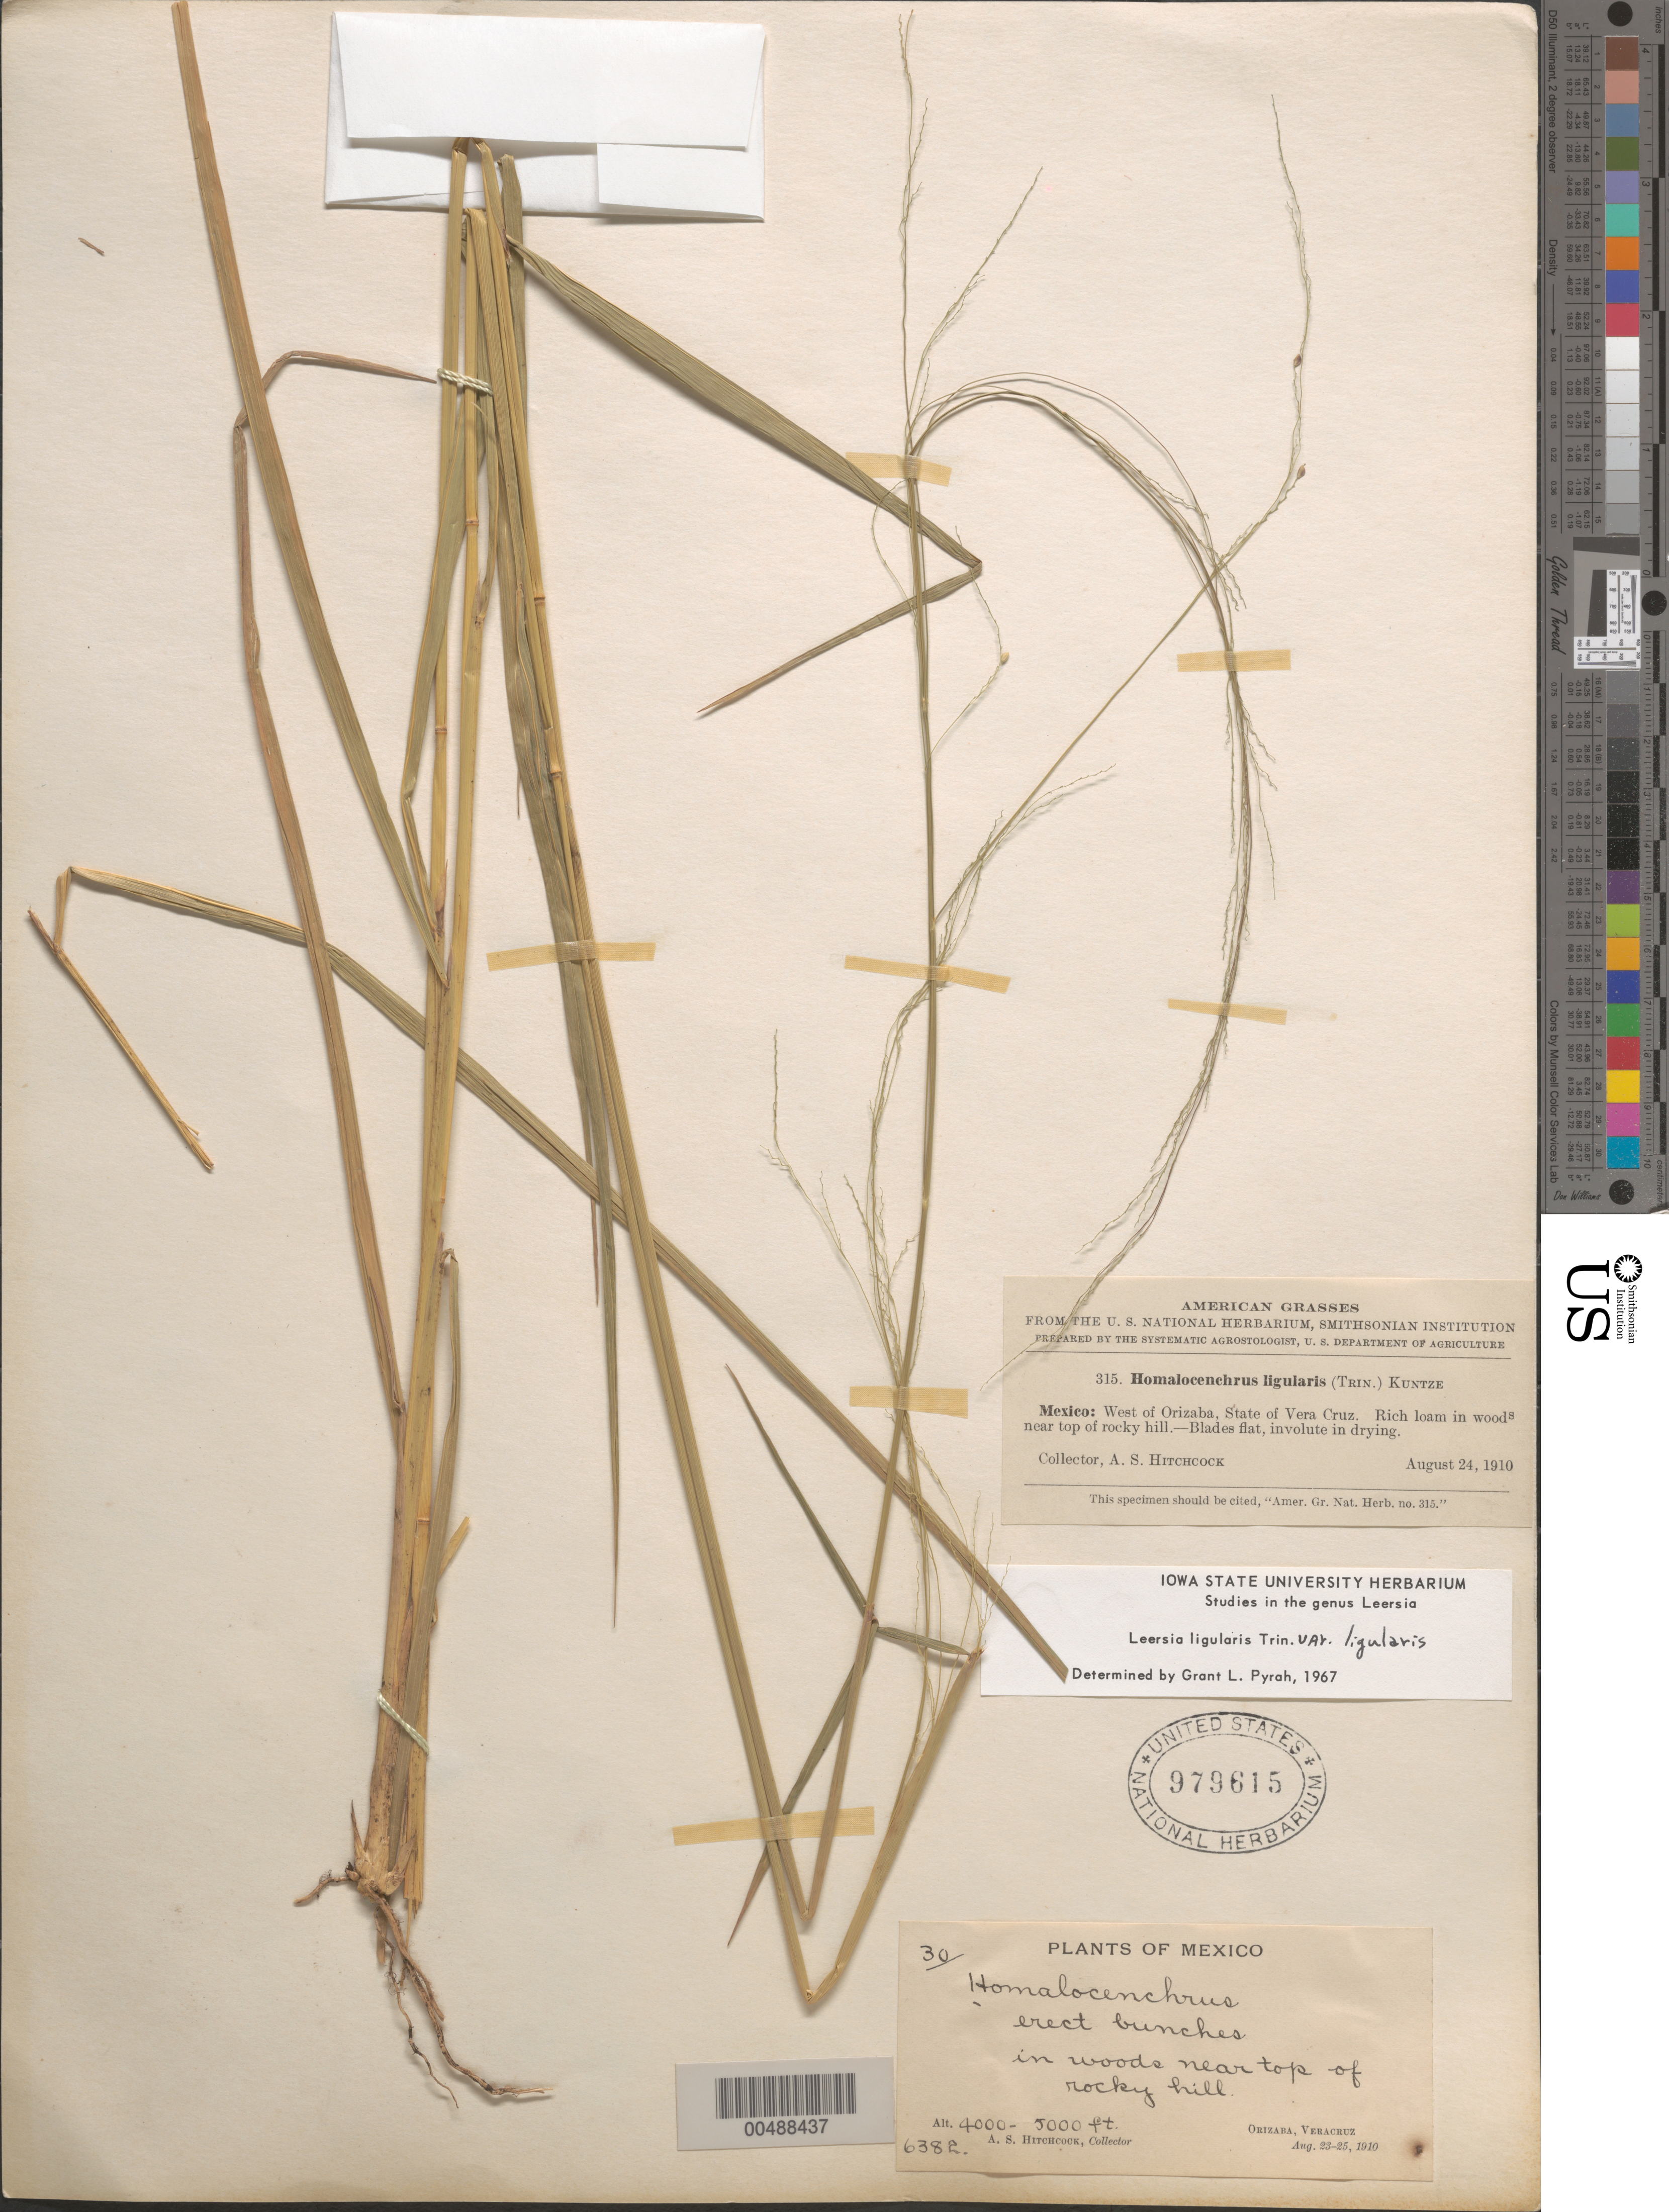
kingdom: Plantae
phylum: Tracheophyta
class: Liliopsida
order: Poales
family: Poaceae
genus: Leersia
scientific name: Leersia ligularis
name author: Trin.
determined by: Pyrah, G. L.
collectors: A. S. Hitchcock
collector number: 6382/315/30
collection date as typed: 23 Aug 1910 to 28 Aug 1910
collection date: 1910-08-23/1910-08-28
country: Mexico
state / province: Veracruz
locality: W of Orizaba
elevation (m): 1219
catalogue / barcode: US 979615